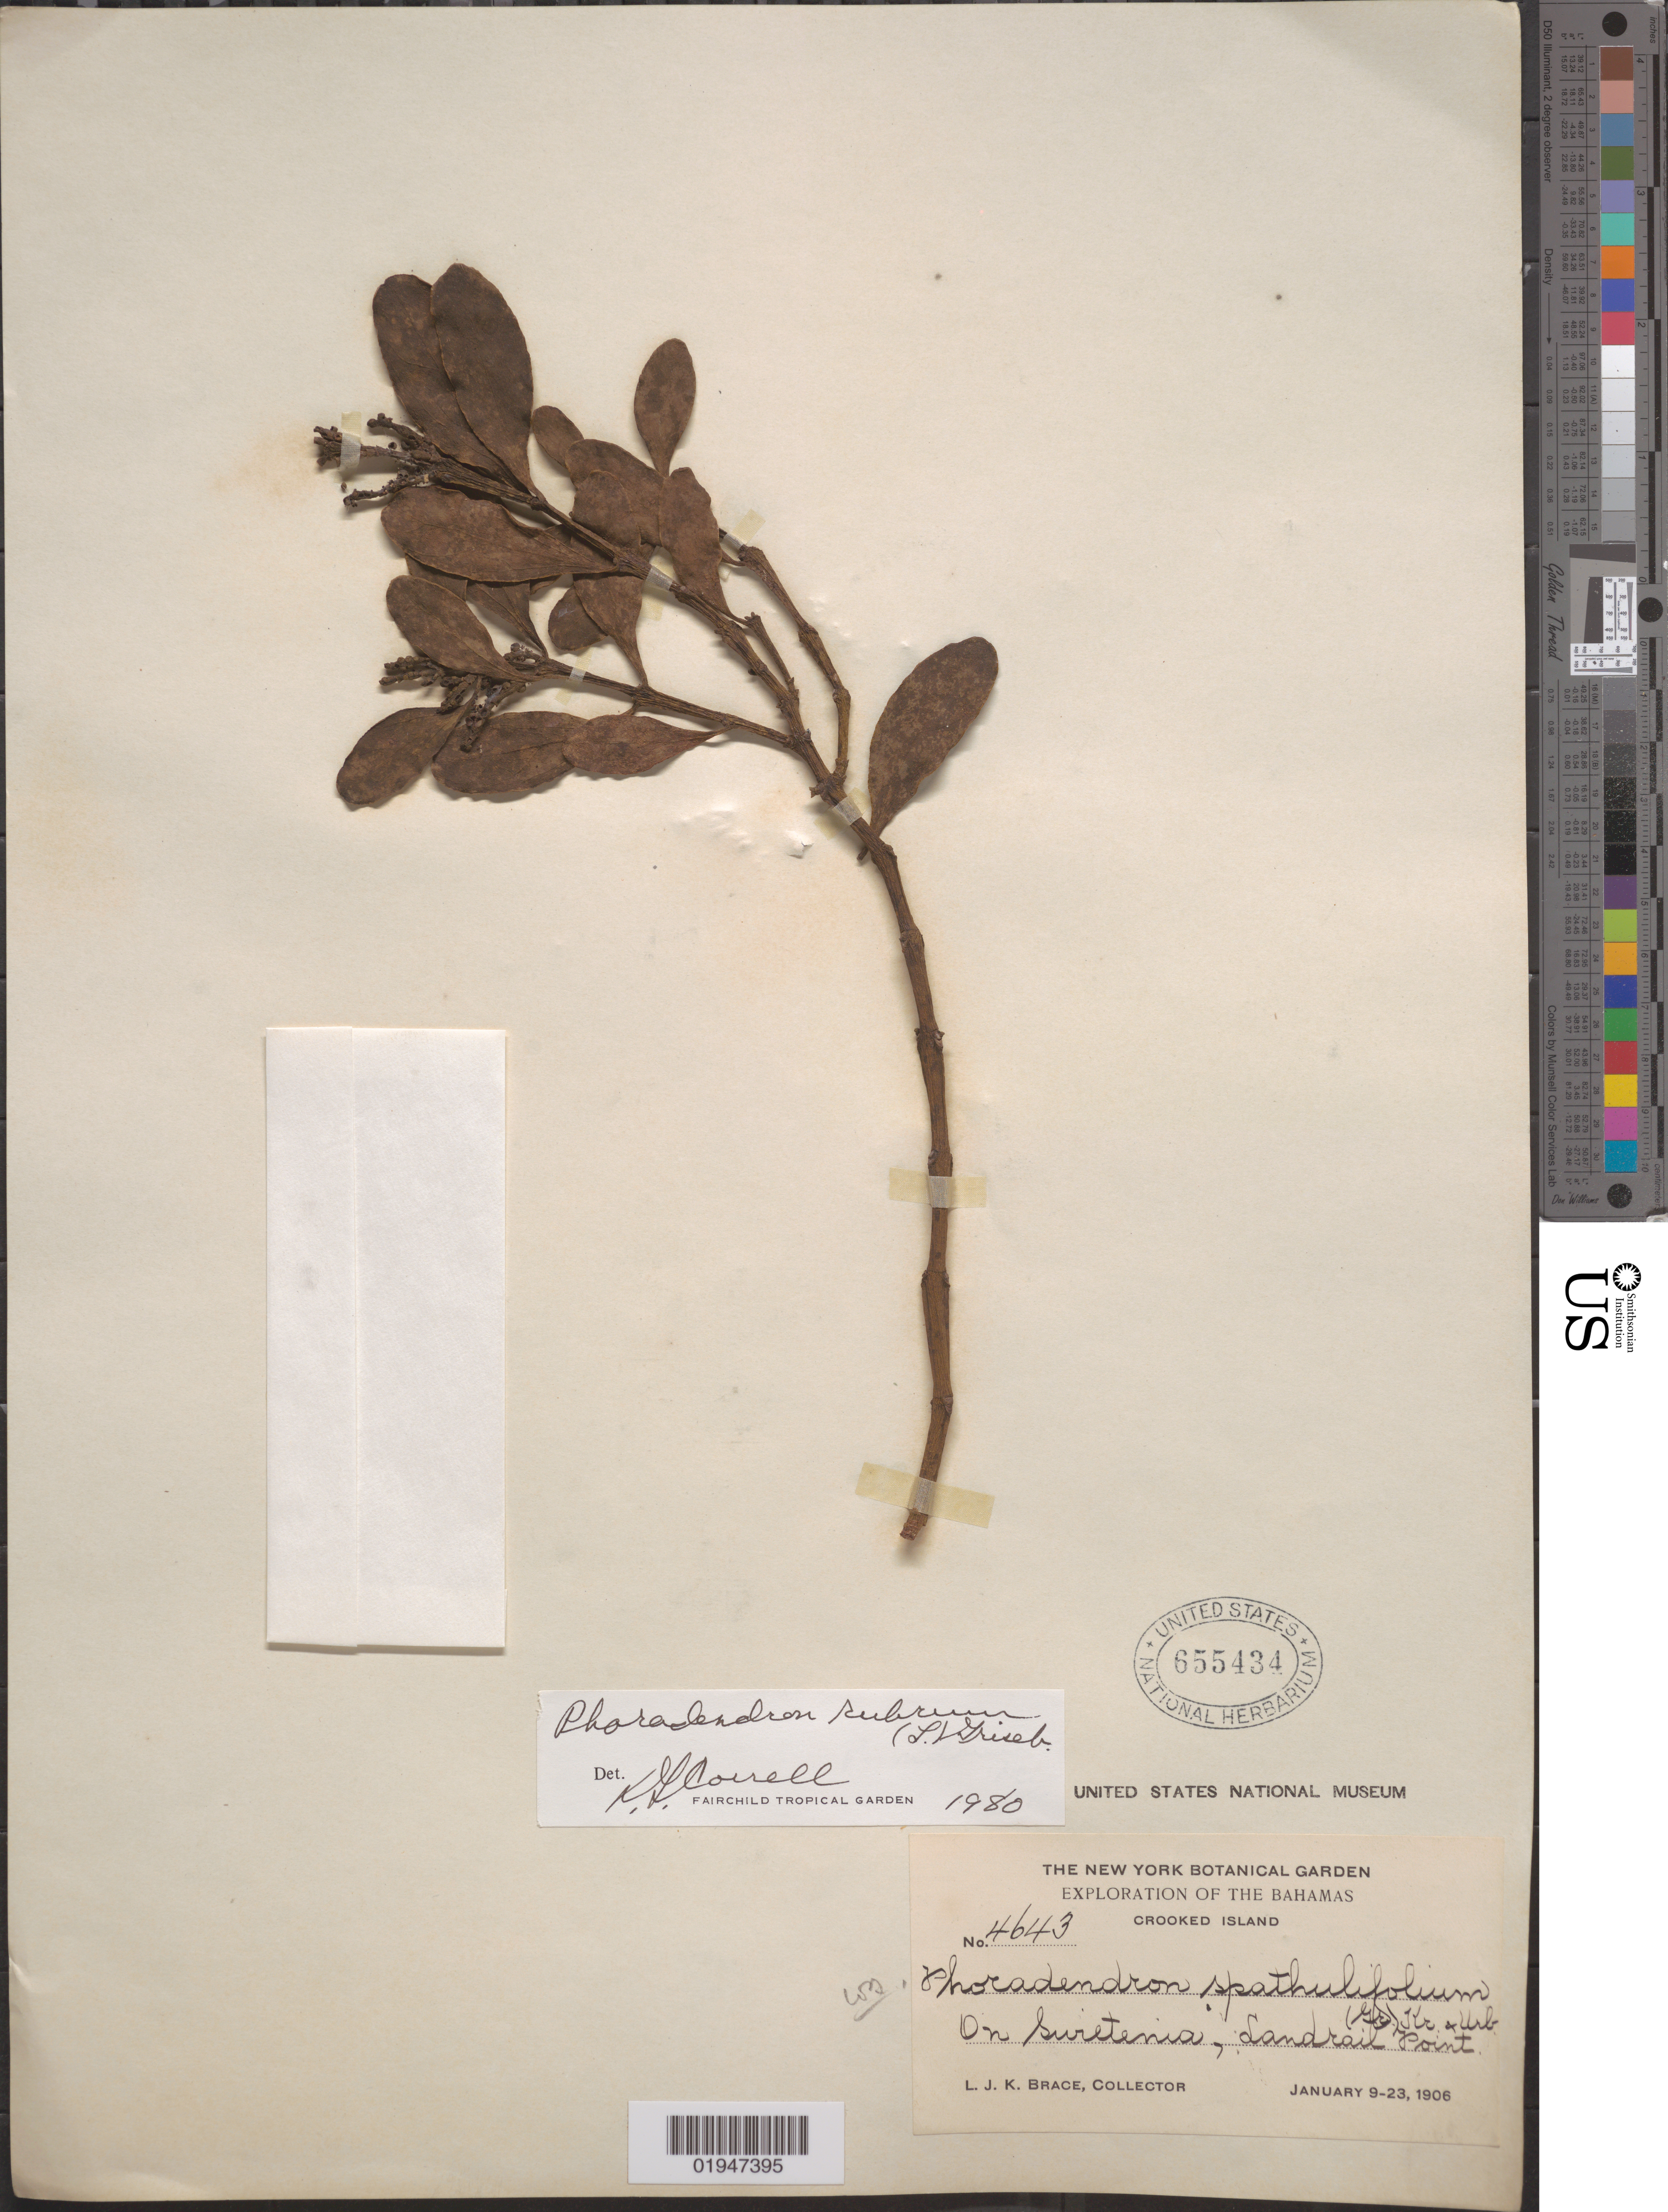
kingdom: Plantae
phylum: Tracheophyta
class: Magnoliopsida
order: Santalales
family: Viscaceae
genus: Phoradendron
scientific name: Phoradendron rubrum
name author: (L.) Griseb.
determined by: Correll, D. S.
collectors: L. J. K. Brace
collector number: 4643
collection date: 1906-01-09/1906-01-23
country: Bahamas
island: Crooked I.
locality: Crooked Island; Sandrail Point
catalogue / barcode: US 655434